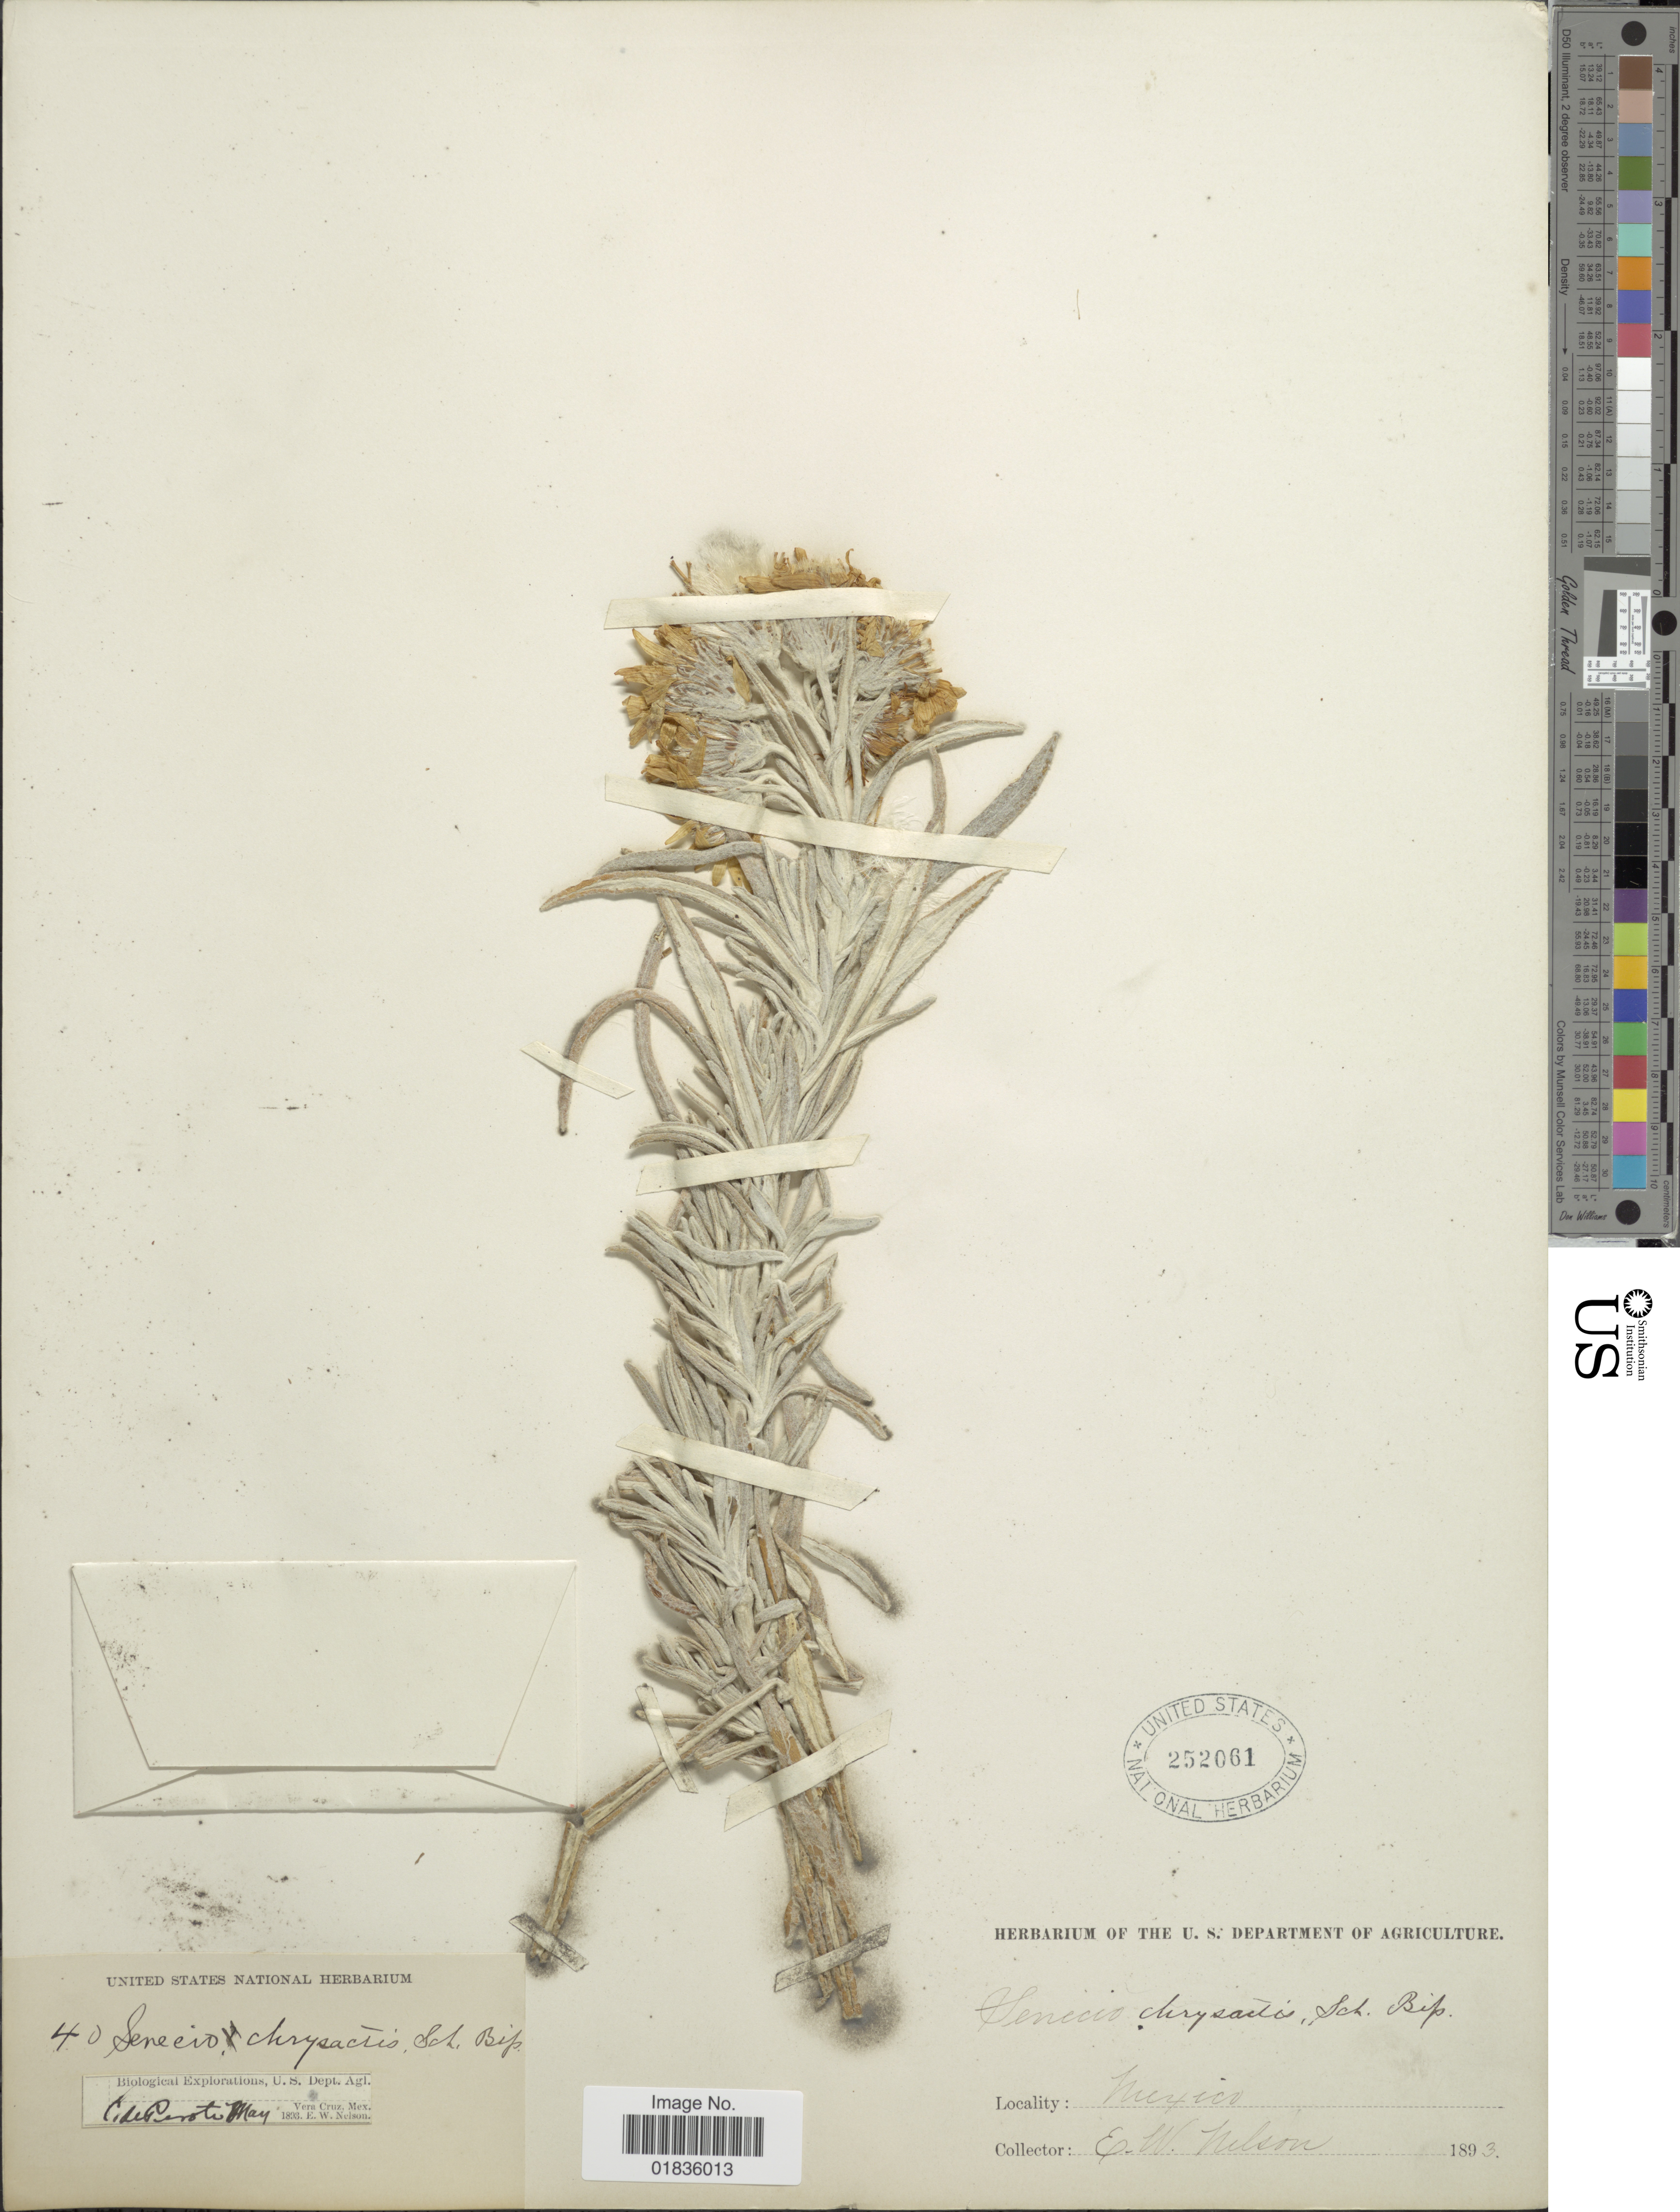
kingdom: Plantae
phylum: Tracheophyta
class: Magnoliopsida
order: Asterales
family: Asteraceae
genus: Senecio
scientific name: Senecio chrysactis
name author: Sch. Bip.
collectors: E. W. Nelson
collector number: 40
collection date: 1893-05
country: Mexico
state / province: Veracruz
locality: Vera Cruz, C. de Perote.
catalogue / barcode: US 252061